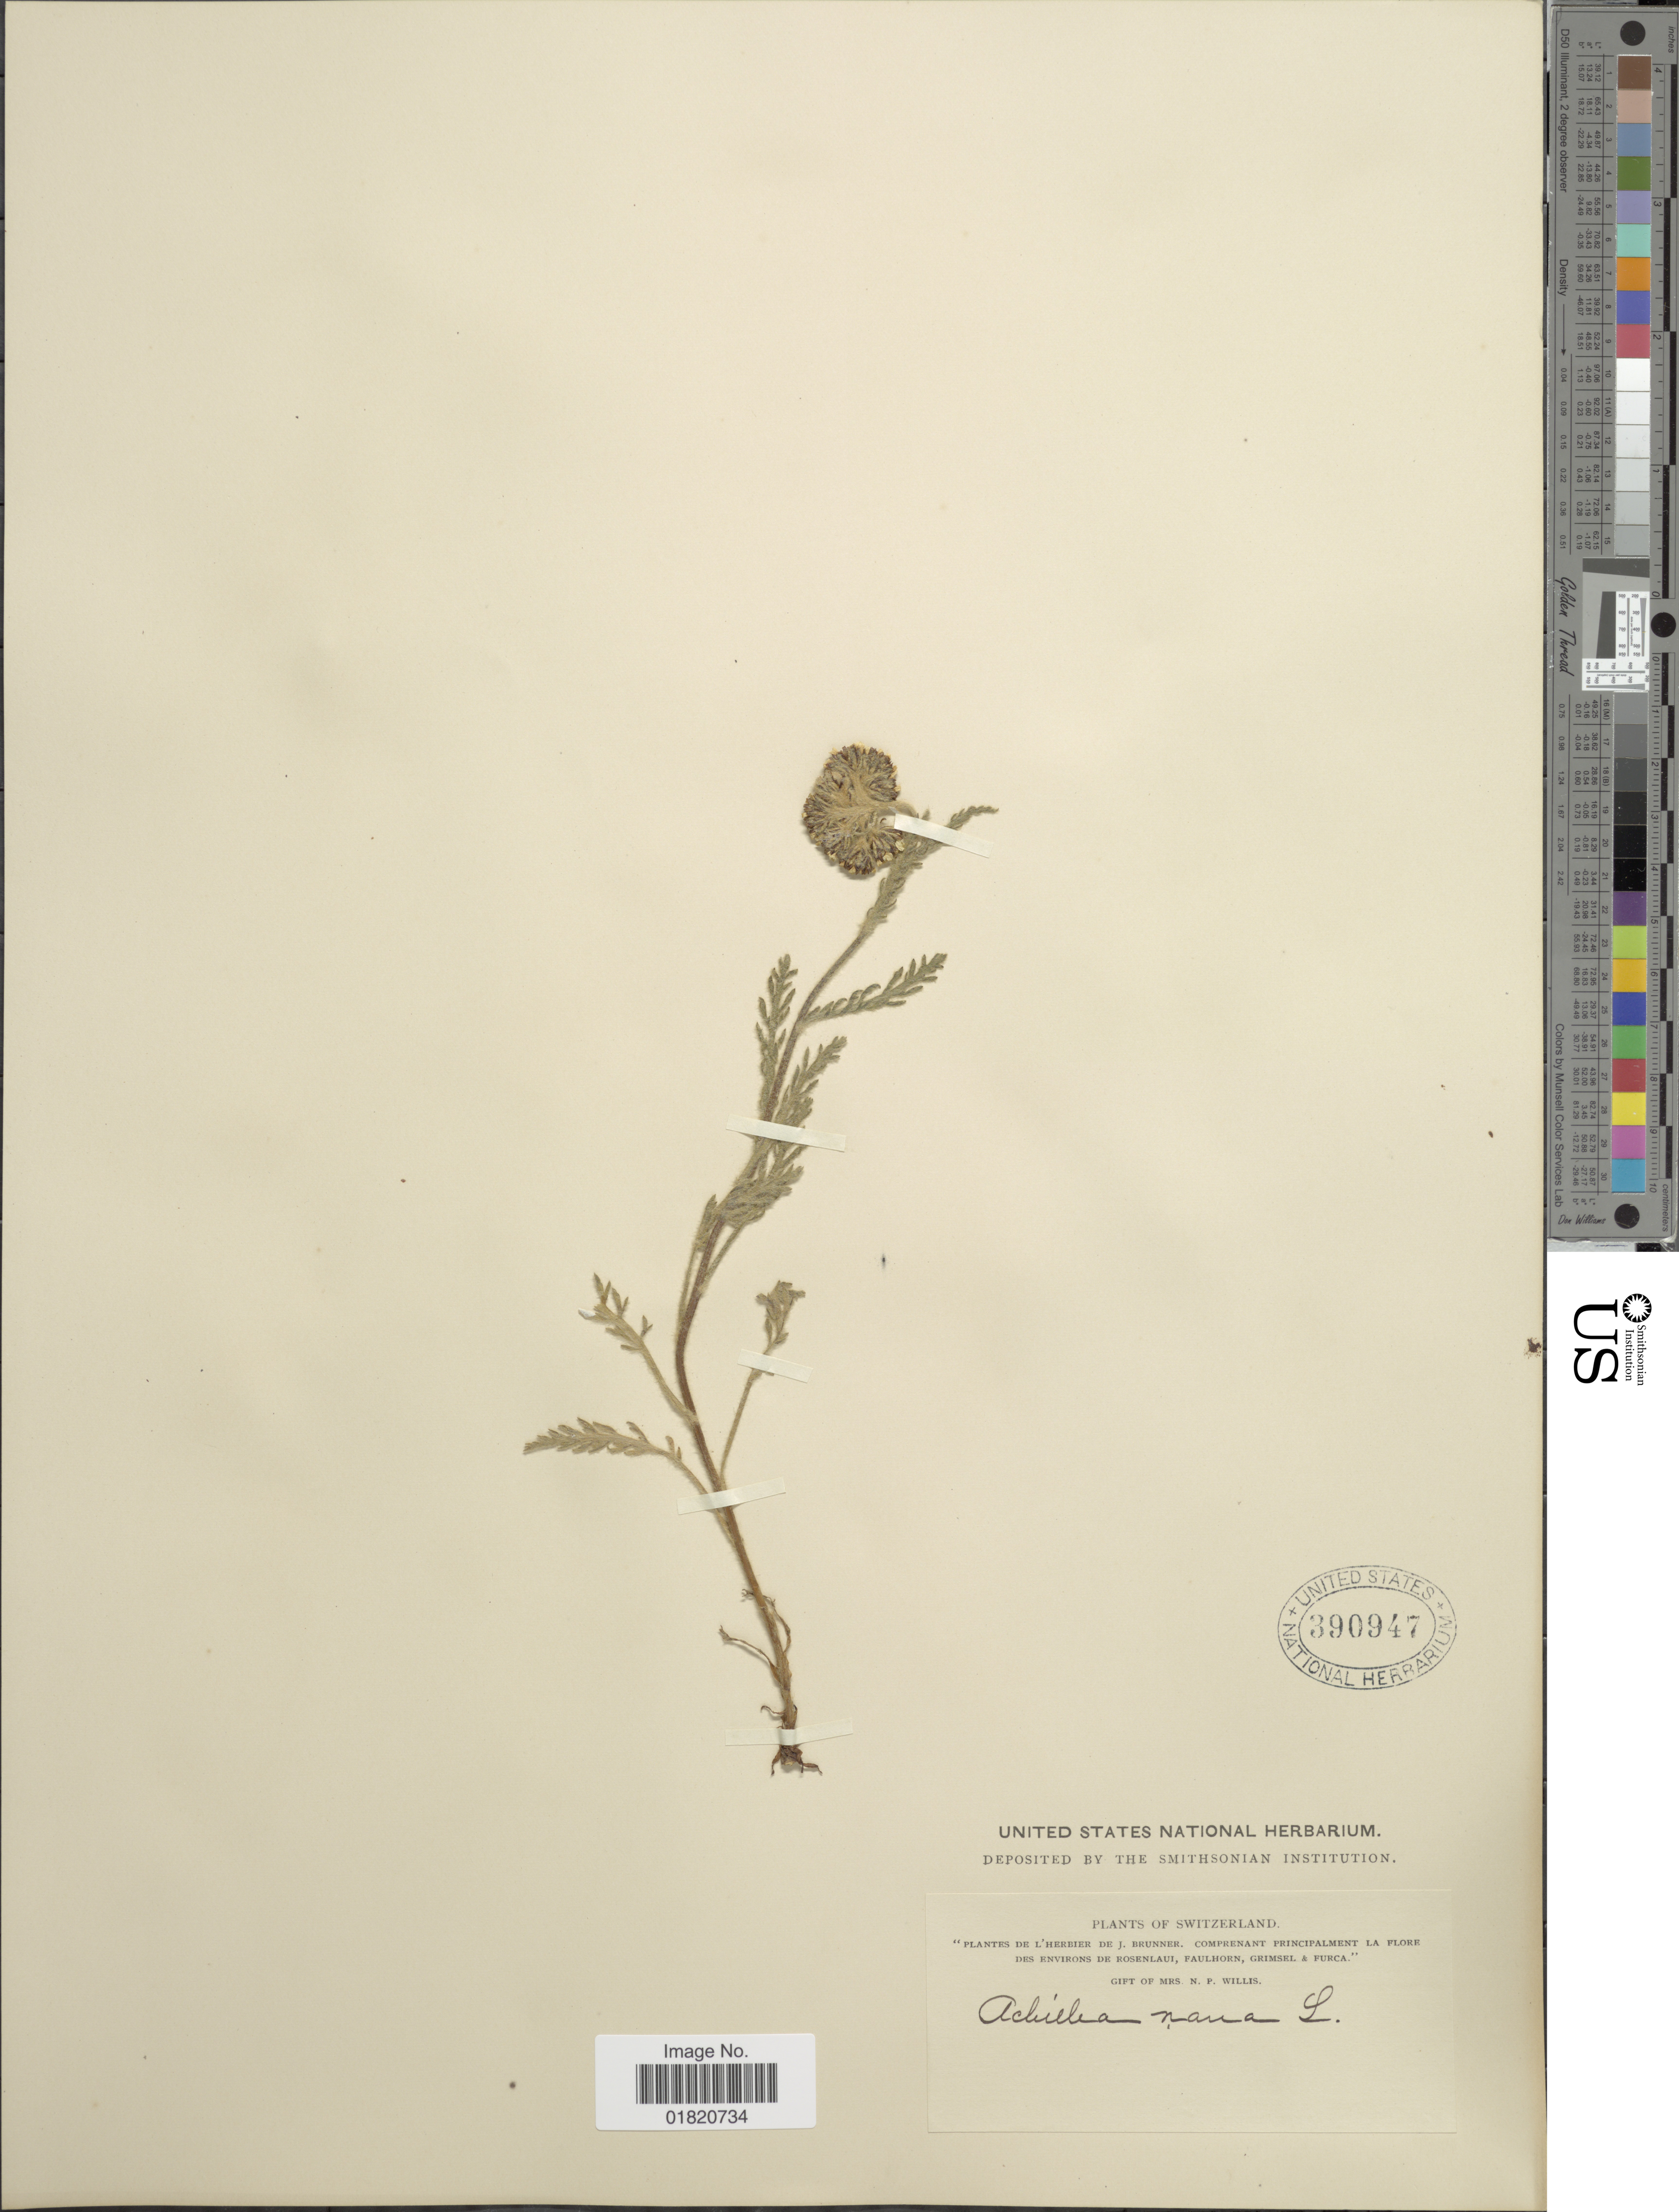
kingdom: Plantae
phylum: Tracheophyta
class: Magnoliopsida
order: Asterales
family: Asteraceae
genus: Achillea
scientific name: Achillea nana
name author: L.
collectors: ex herb. Brunner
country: Switzerland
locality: Environs de Rosenlaui, Faulhorn, Grimsel & Furca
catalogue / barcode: US 390947